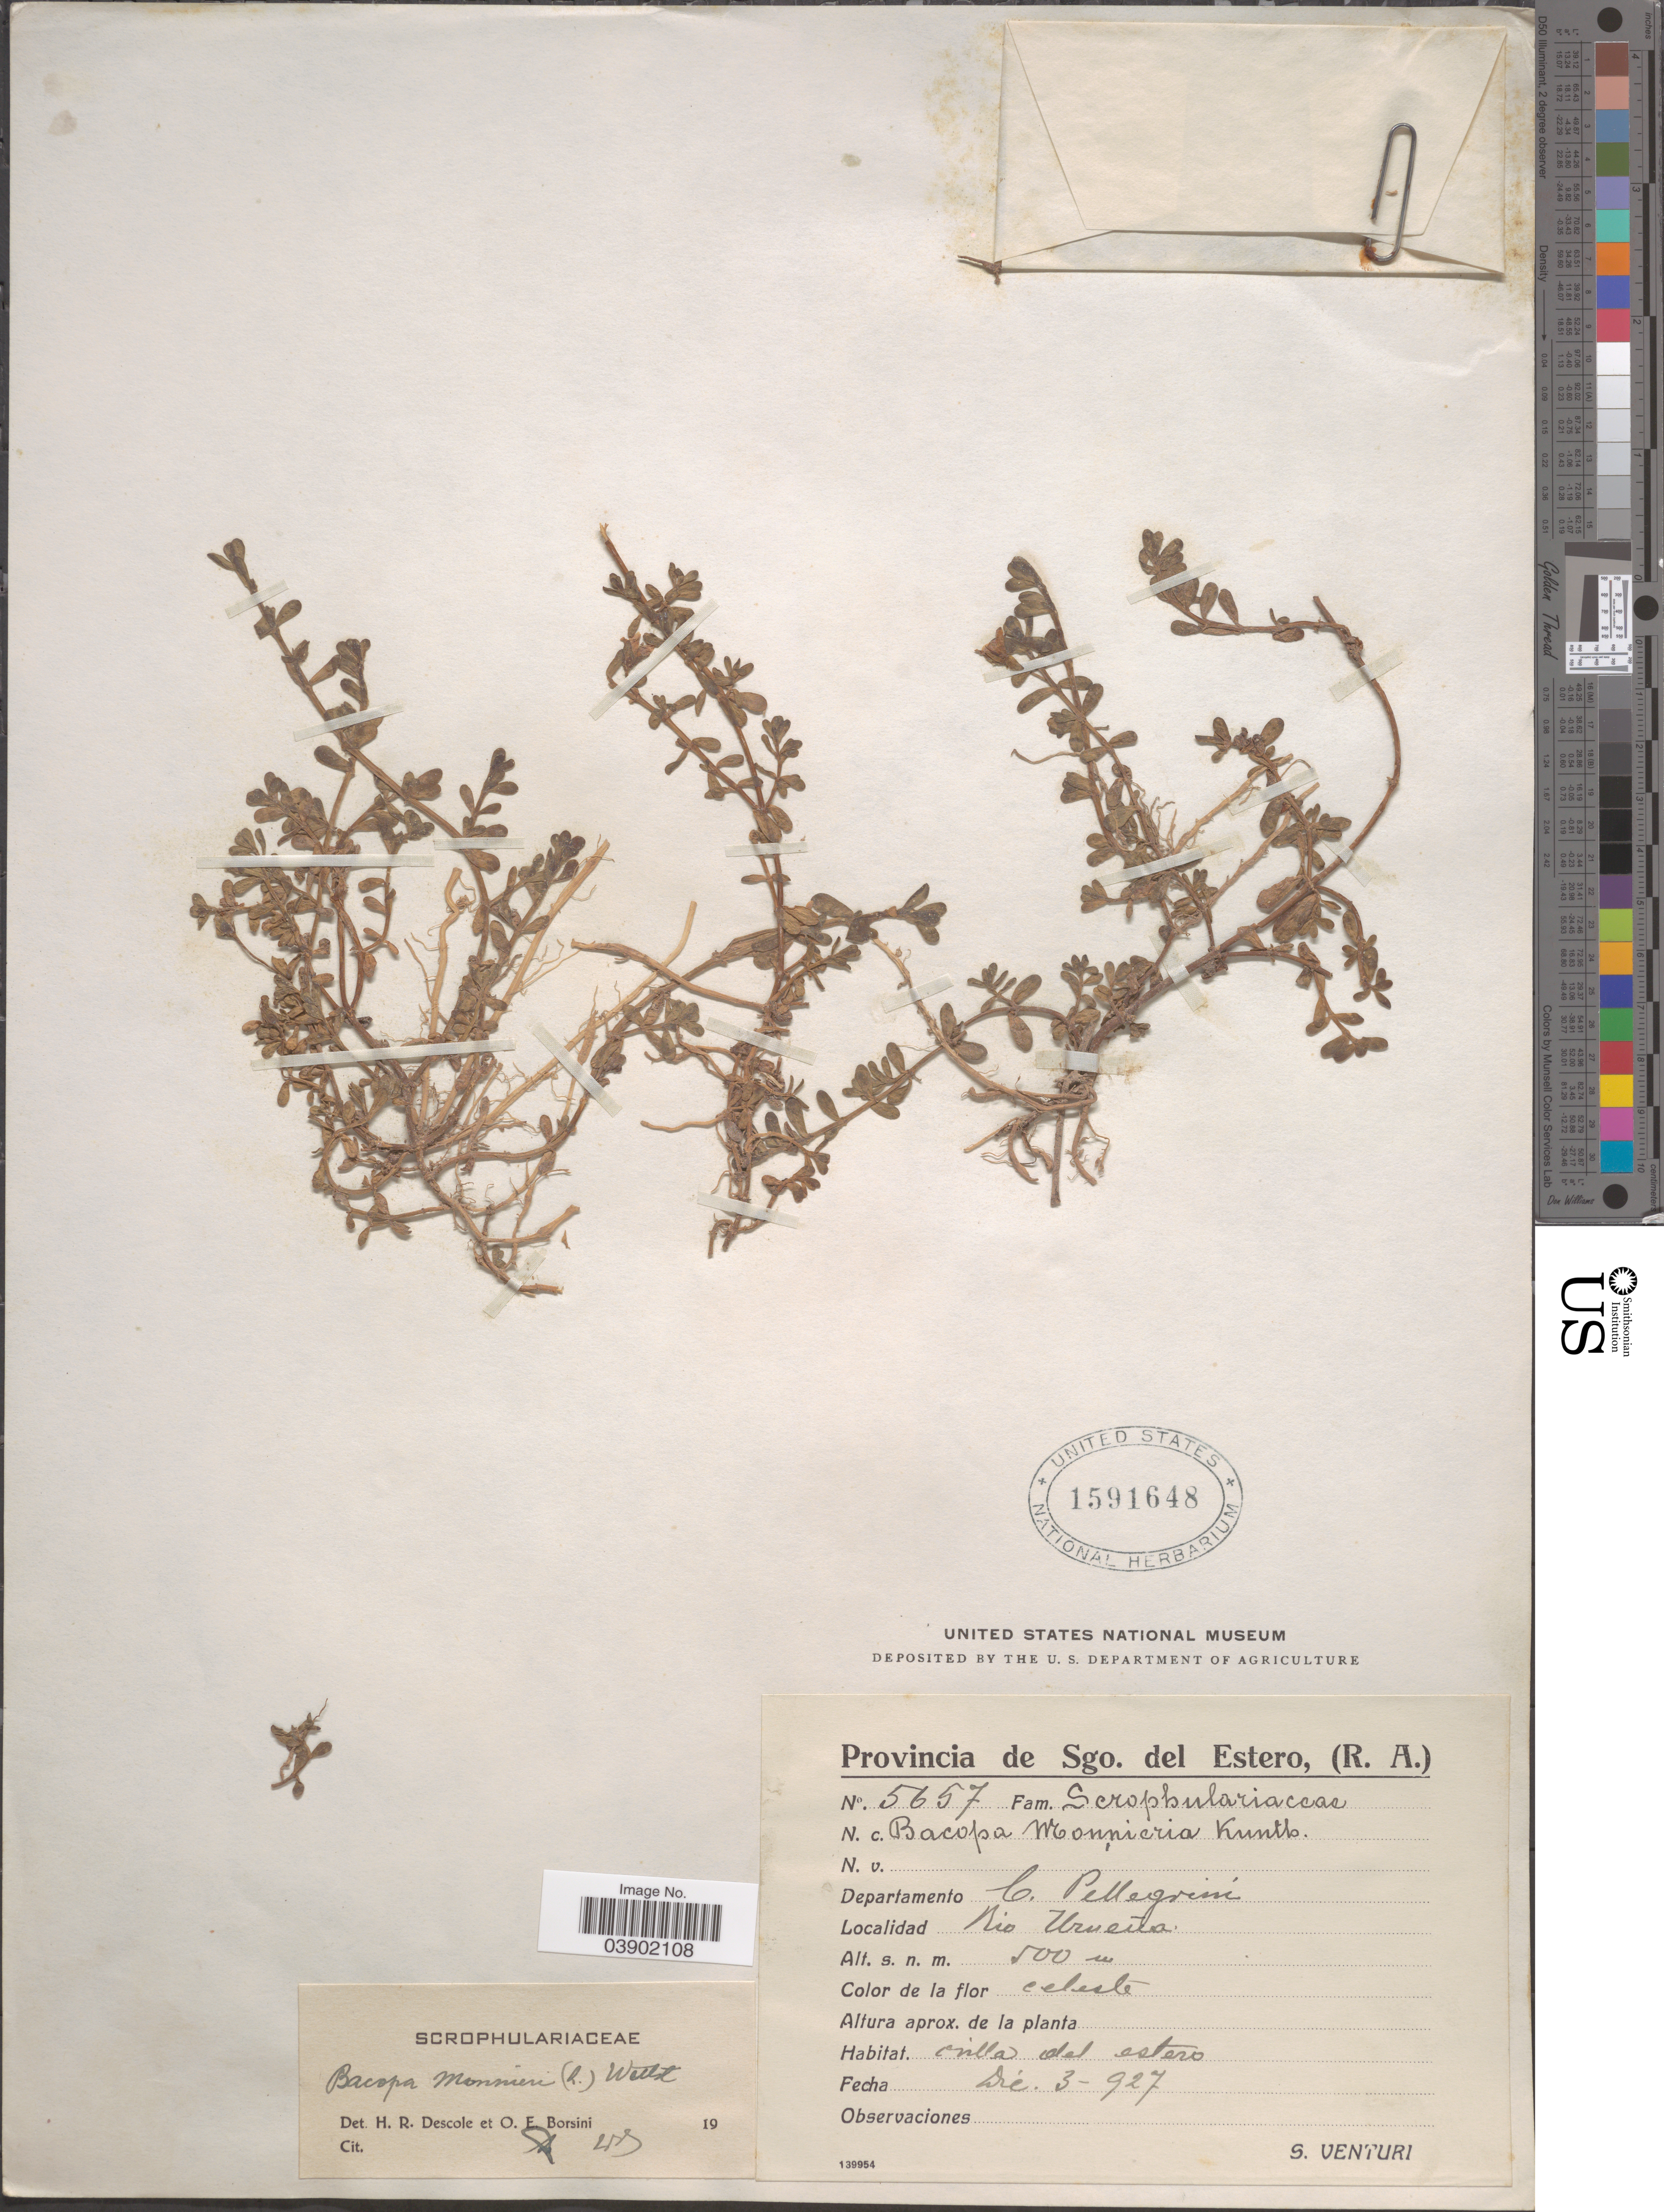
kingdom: Plantae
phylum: Tracheophyta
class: Magnoliopsida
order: Lamiales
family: Plantaginaceae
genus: Bacopa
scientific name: Bacopa monnieri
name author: (L.) Pennell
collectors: S. Venturi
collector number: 5657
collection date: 1927-12-03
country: Argentina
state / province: Santiago del Estero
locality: Provincia de Sgo. del Estero. Departamento C. Pellegriní. Rio Urueña.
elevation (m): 500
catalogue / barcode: US 1591648